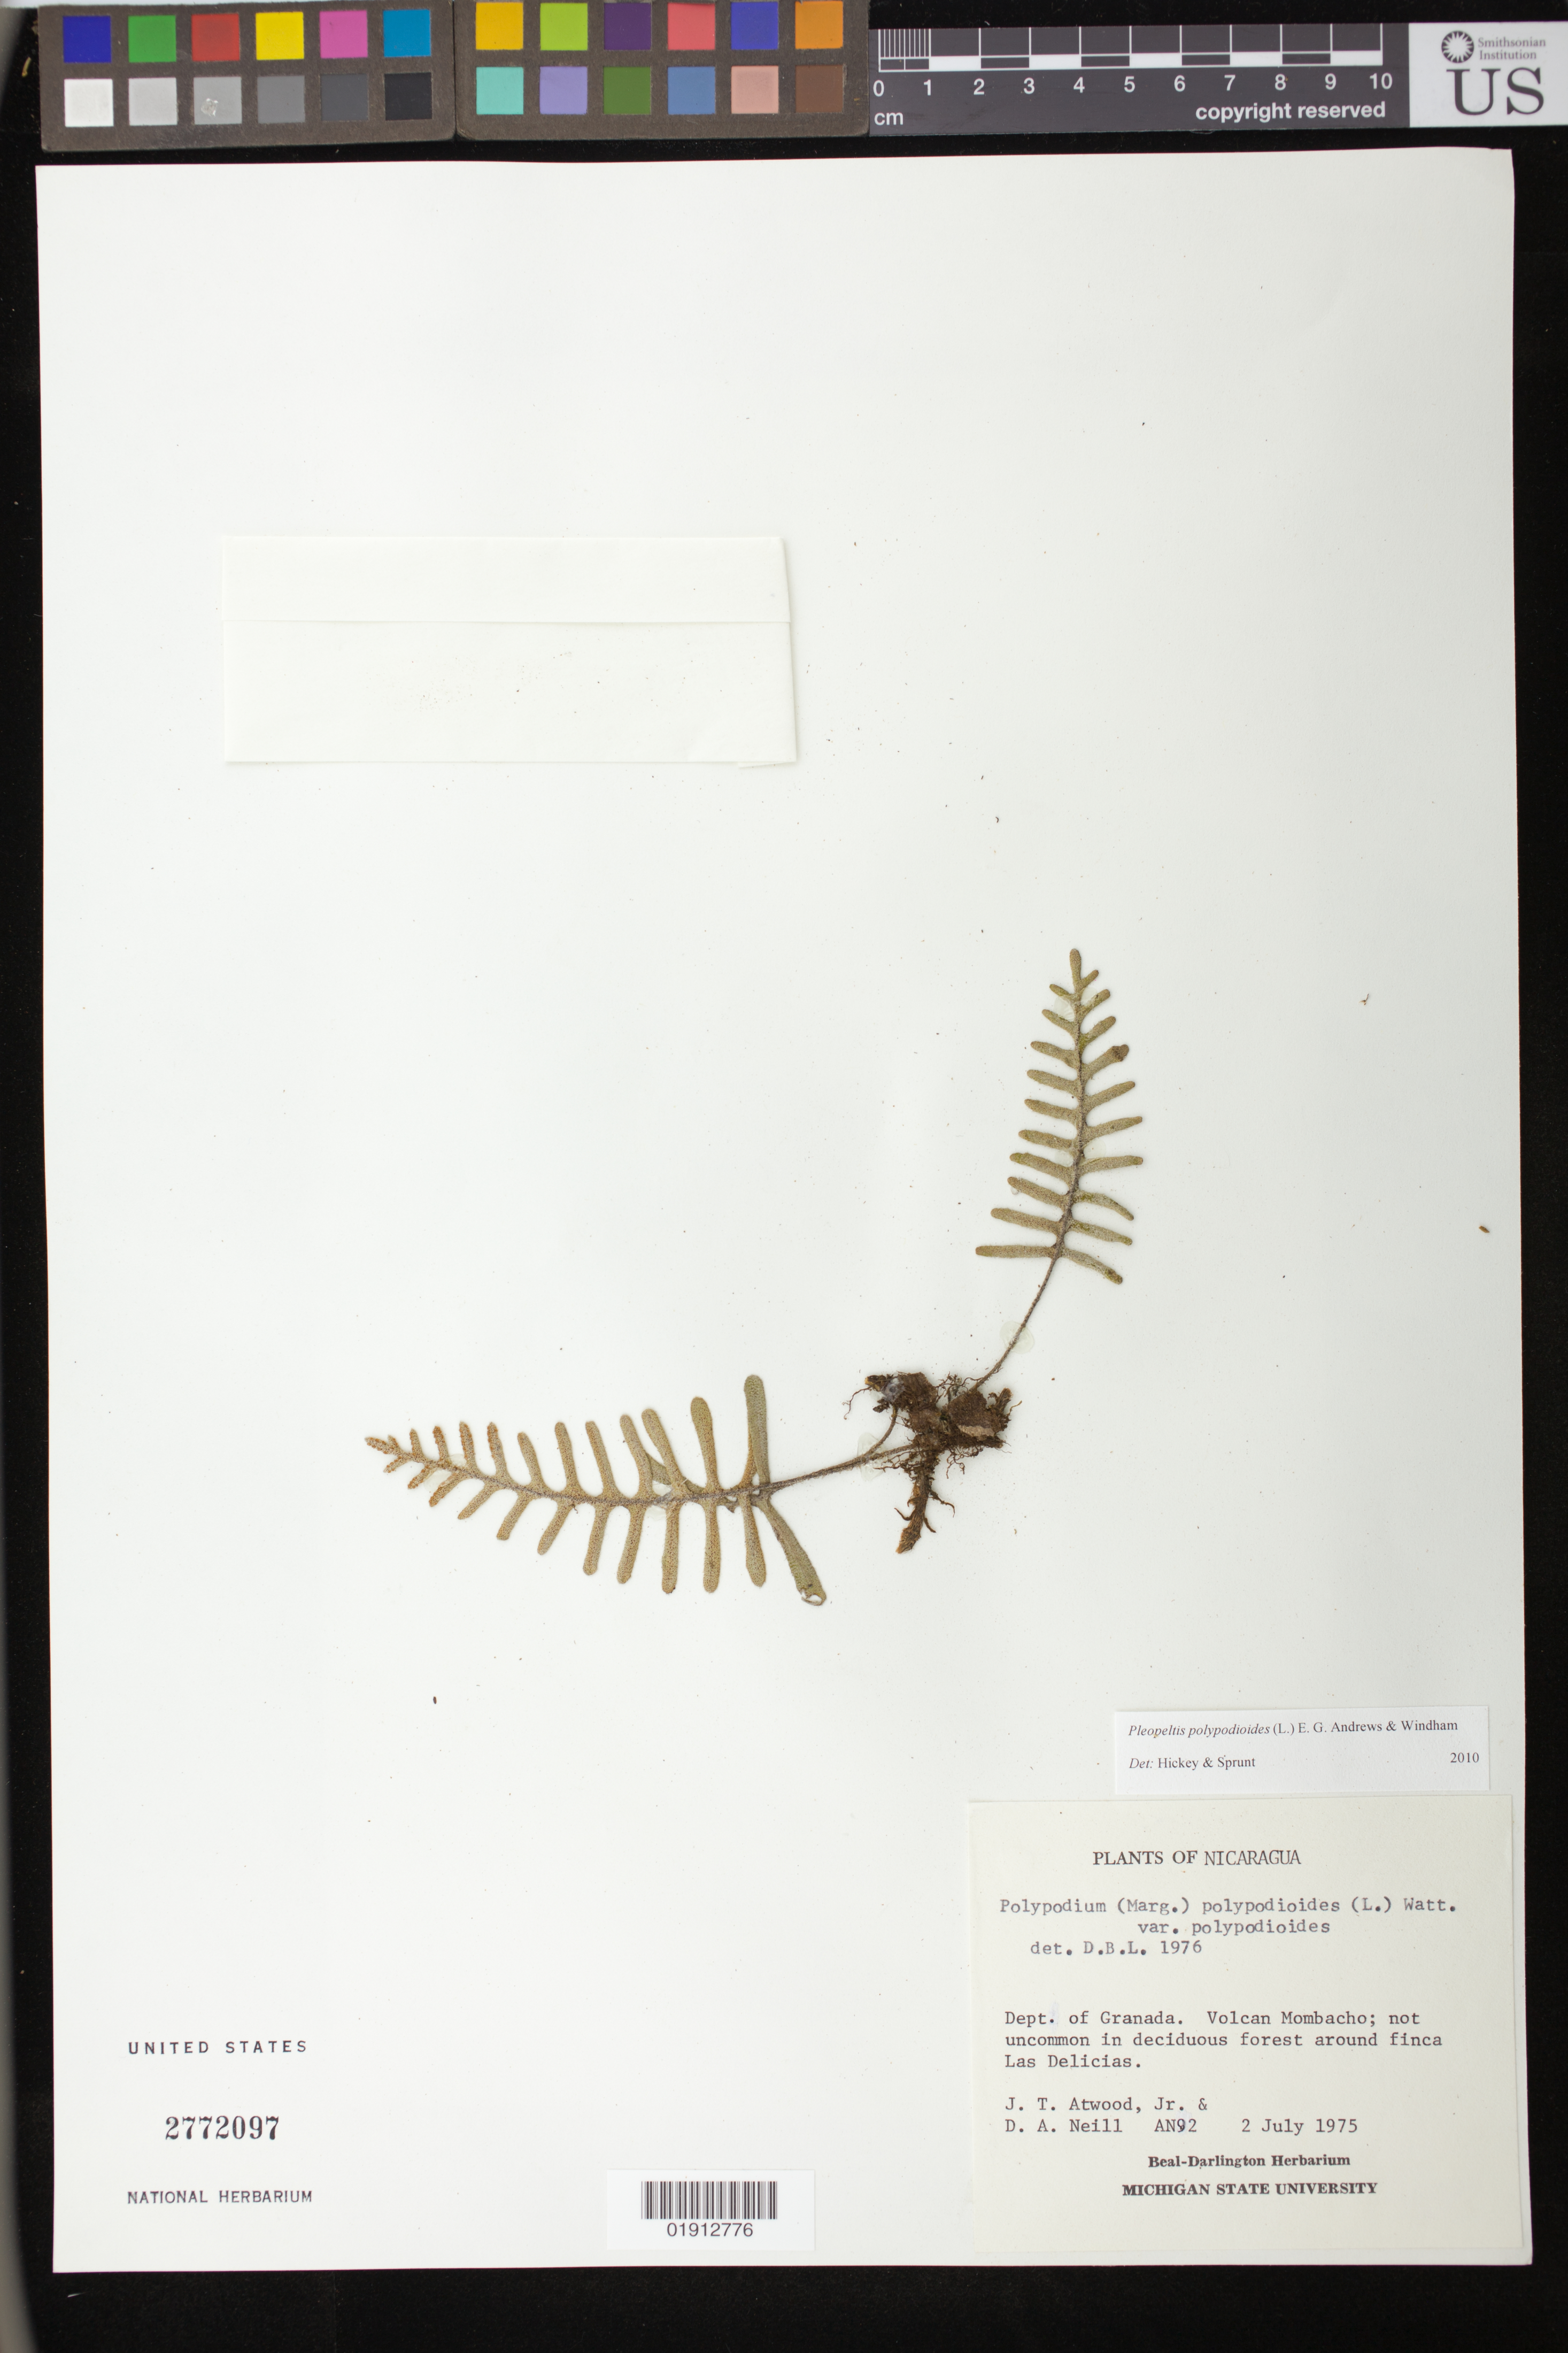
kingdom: Plantae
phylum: Tracheophyta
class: Polypodiopsida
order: Polypodiales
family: Polypodiaceae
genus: Pleopeltis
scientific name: Pleopeltis polypodioides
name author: (L.) E.G. Andrews & Windham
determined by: Hickey, R. J.; Sprunt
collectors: J. T. Atwood & D. A. Neill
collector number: AN92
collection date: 1975-07-02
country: Nicaragua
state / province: Granada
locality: Dept. of Granada, Volcan Mombacho.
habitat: In deciduous forest around finca Las Delicias.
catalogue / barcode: US 2772097